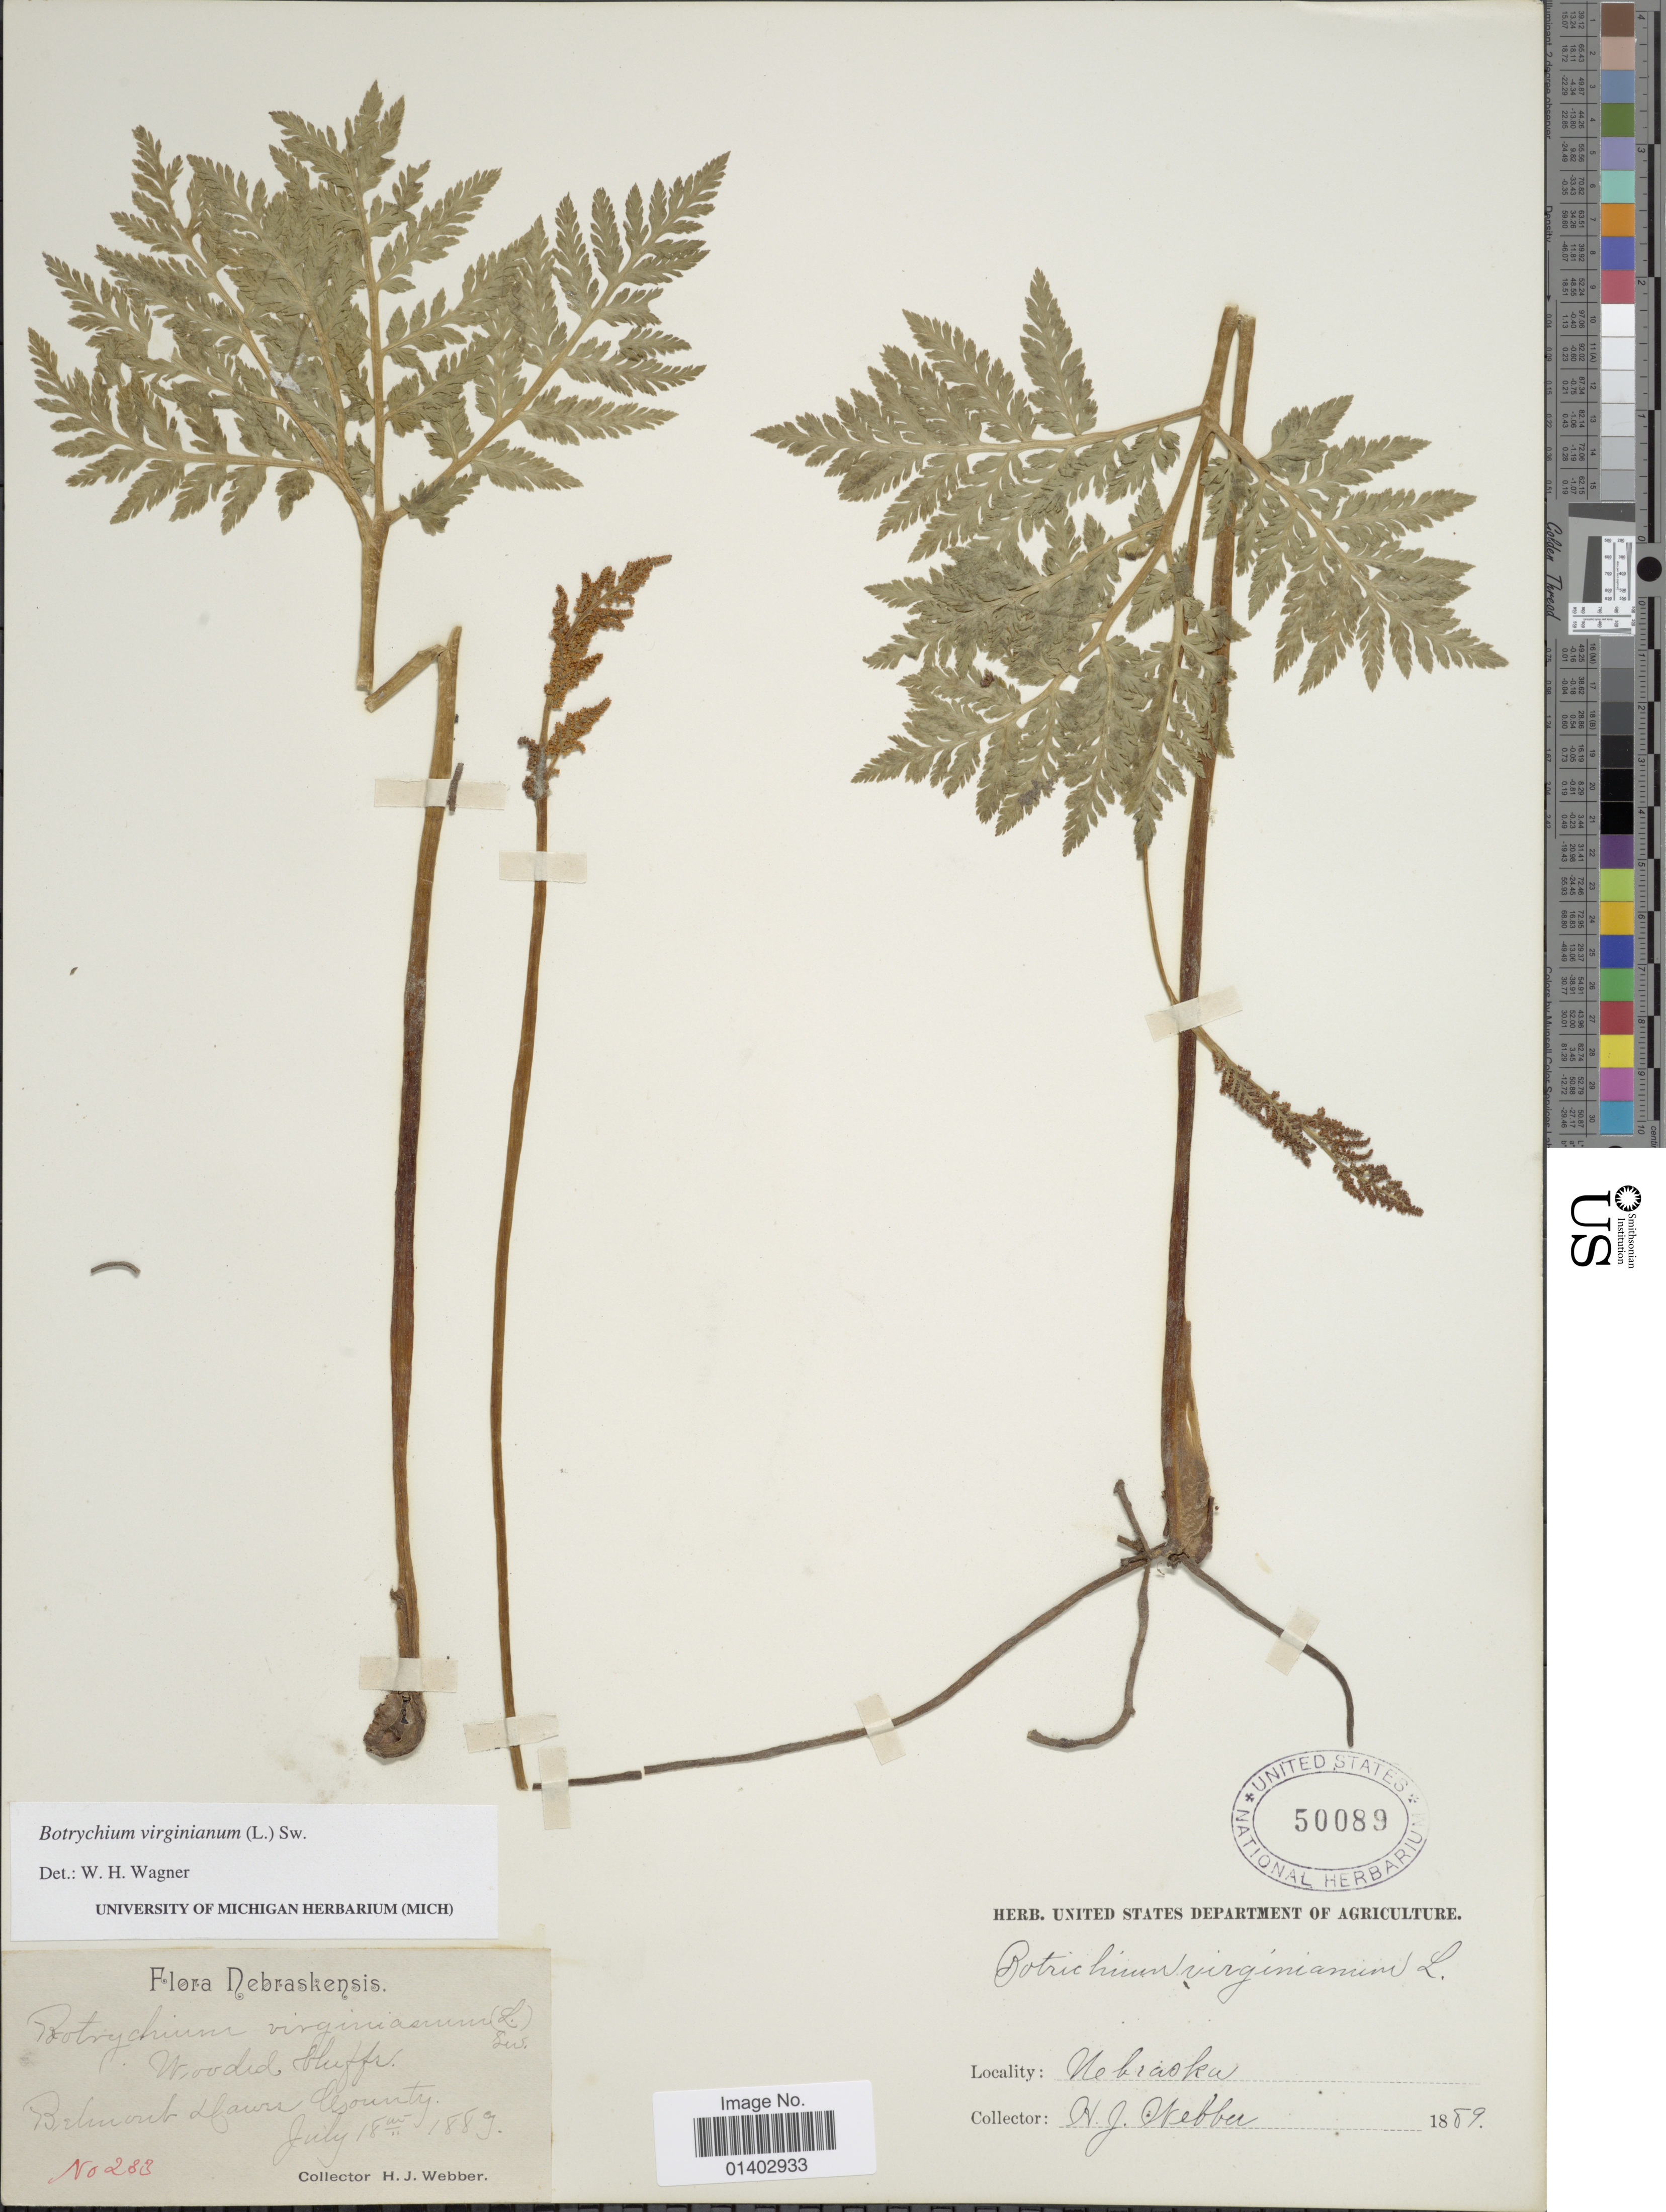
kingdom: Plantae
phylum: Tracheophyta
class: Polypodiopsida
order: Ophioglossales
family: Ophioglossaceae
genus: Botrychium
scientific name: Botrychium virginianum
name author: (L.) Sw.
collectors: H. Webber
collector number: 233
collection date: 1889-07-18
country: United States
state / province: Nebraska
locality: Wooded bluffs, Belmont Dawes County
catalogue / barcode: US 50089